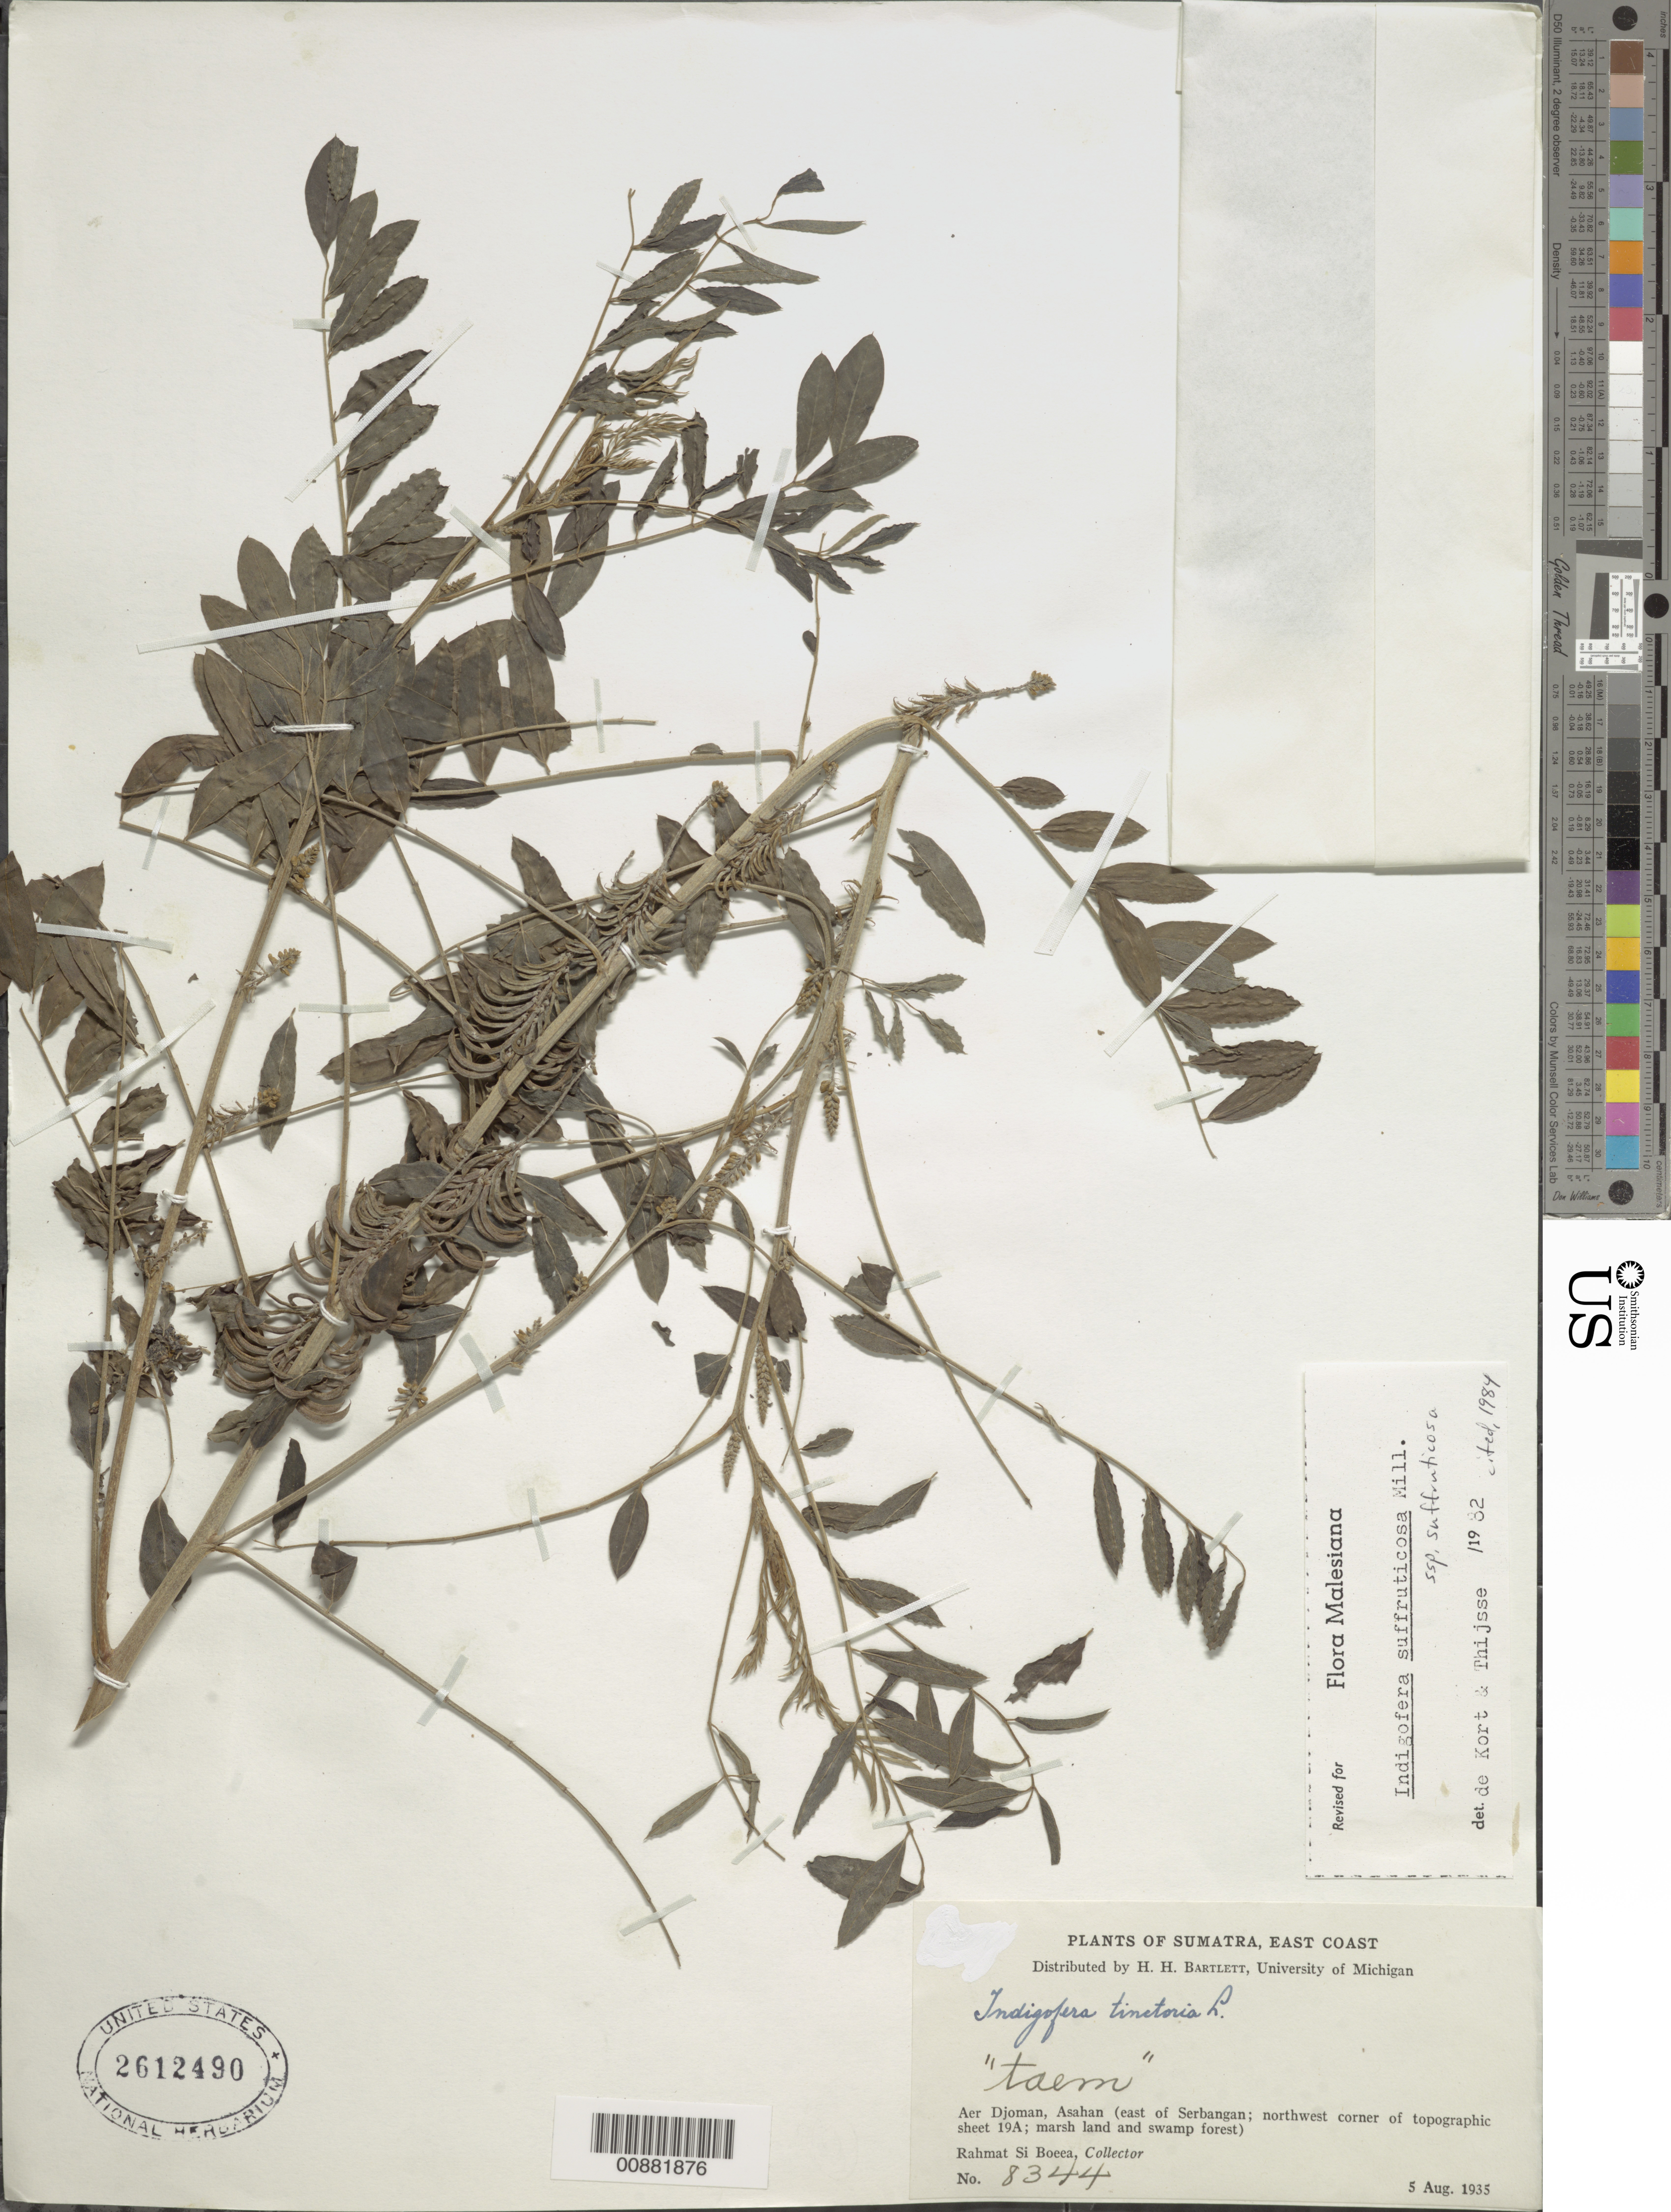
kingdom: Plantae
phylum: Tracheophyta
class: Magnoliopsida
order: Fabales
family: Fabaceae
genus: Indigofera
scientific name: Indigofera suffruticosa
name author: Mill.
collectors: Rahmat Si Boeea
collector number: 8344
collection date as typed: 05 Aug 1935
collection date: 1935-08-05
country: Indonesia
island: Sumatra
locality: E of serbangan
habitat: Marsh land & swamp forest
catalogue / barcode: US 2612490